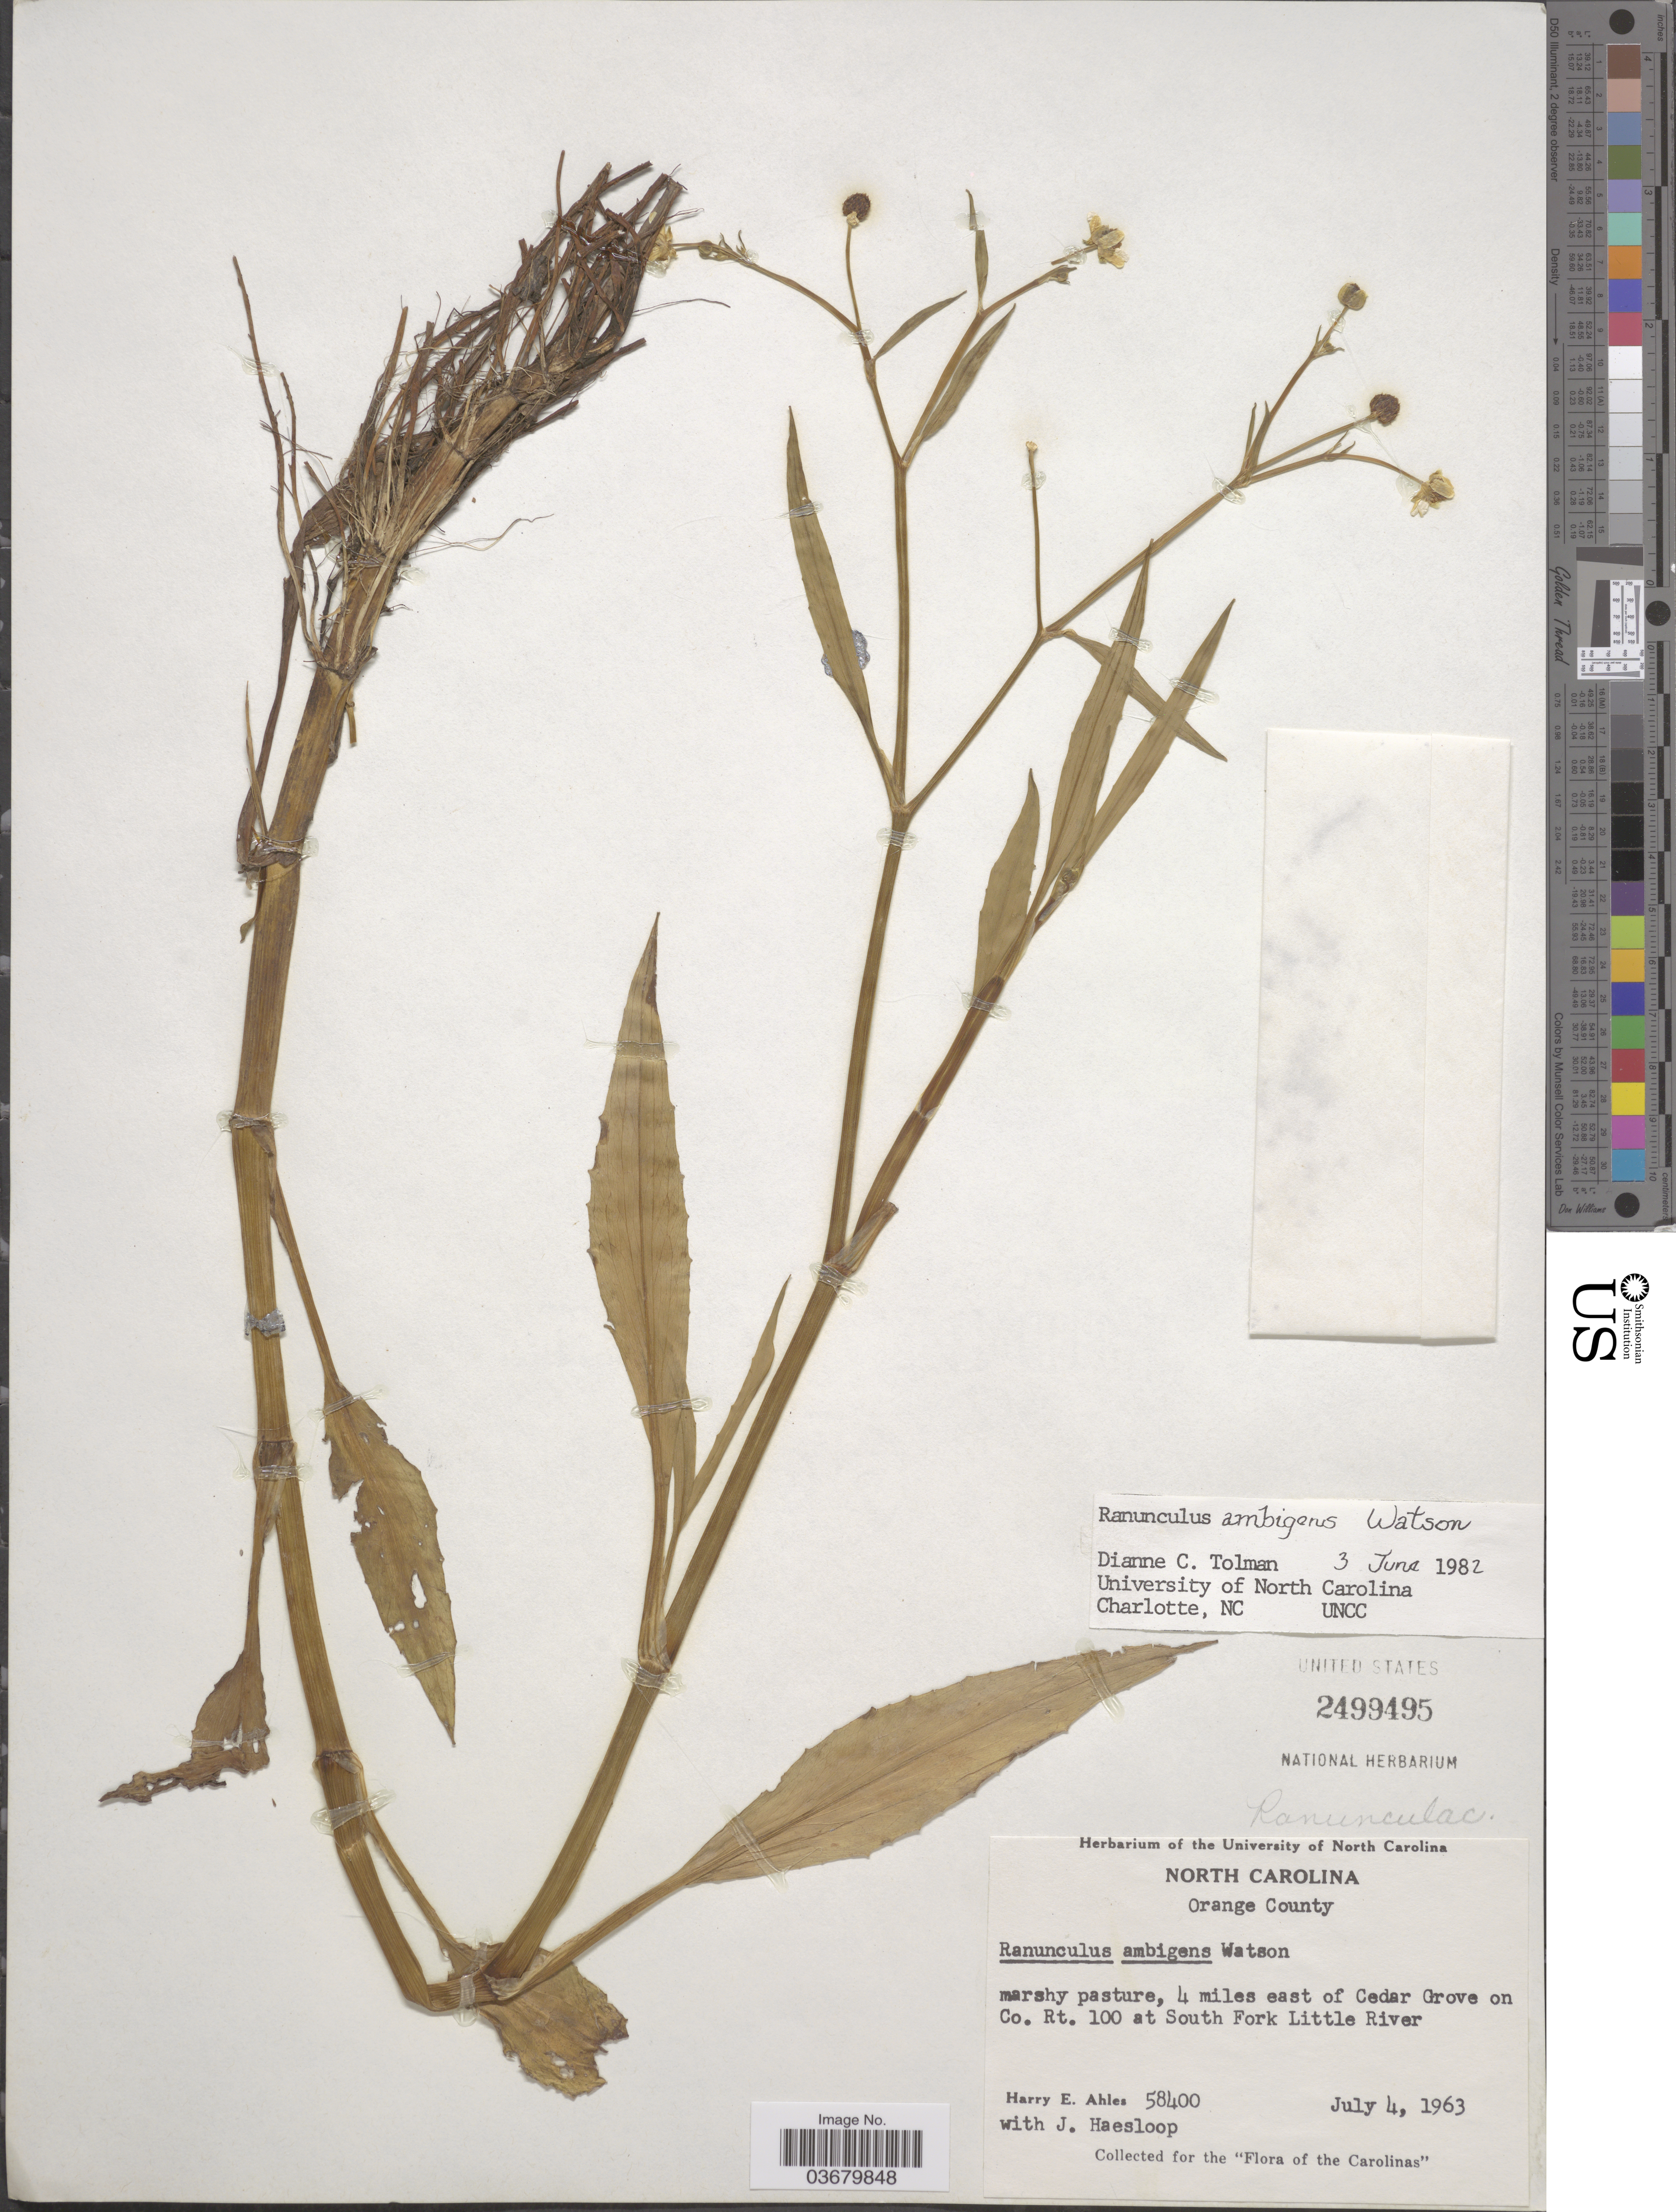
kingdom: Plantae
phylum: Tracheophyta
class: Magnoliopsida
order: Ranunculales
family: Ranunculaceae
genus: Ranunculus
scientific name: Ranunculus ambigens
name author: S. Watson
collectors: H. E. Ahles & J. Haesloop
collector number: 58400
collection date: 1963-07-04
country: United States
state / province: North Carolina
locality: Orange County. 4 miles east of Cedar Grove on Co. Rt. 100 at South Fork Little River. "The Carolinas".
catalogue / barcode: US 2499495